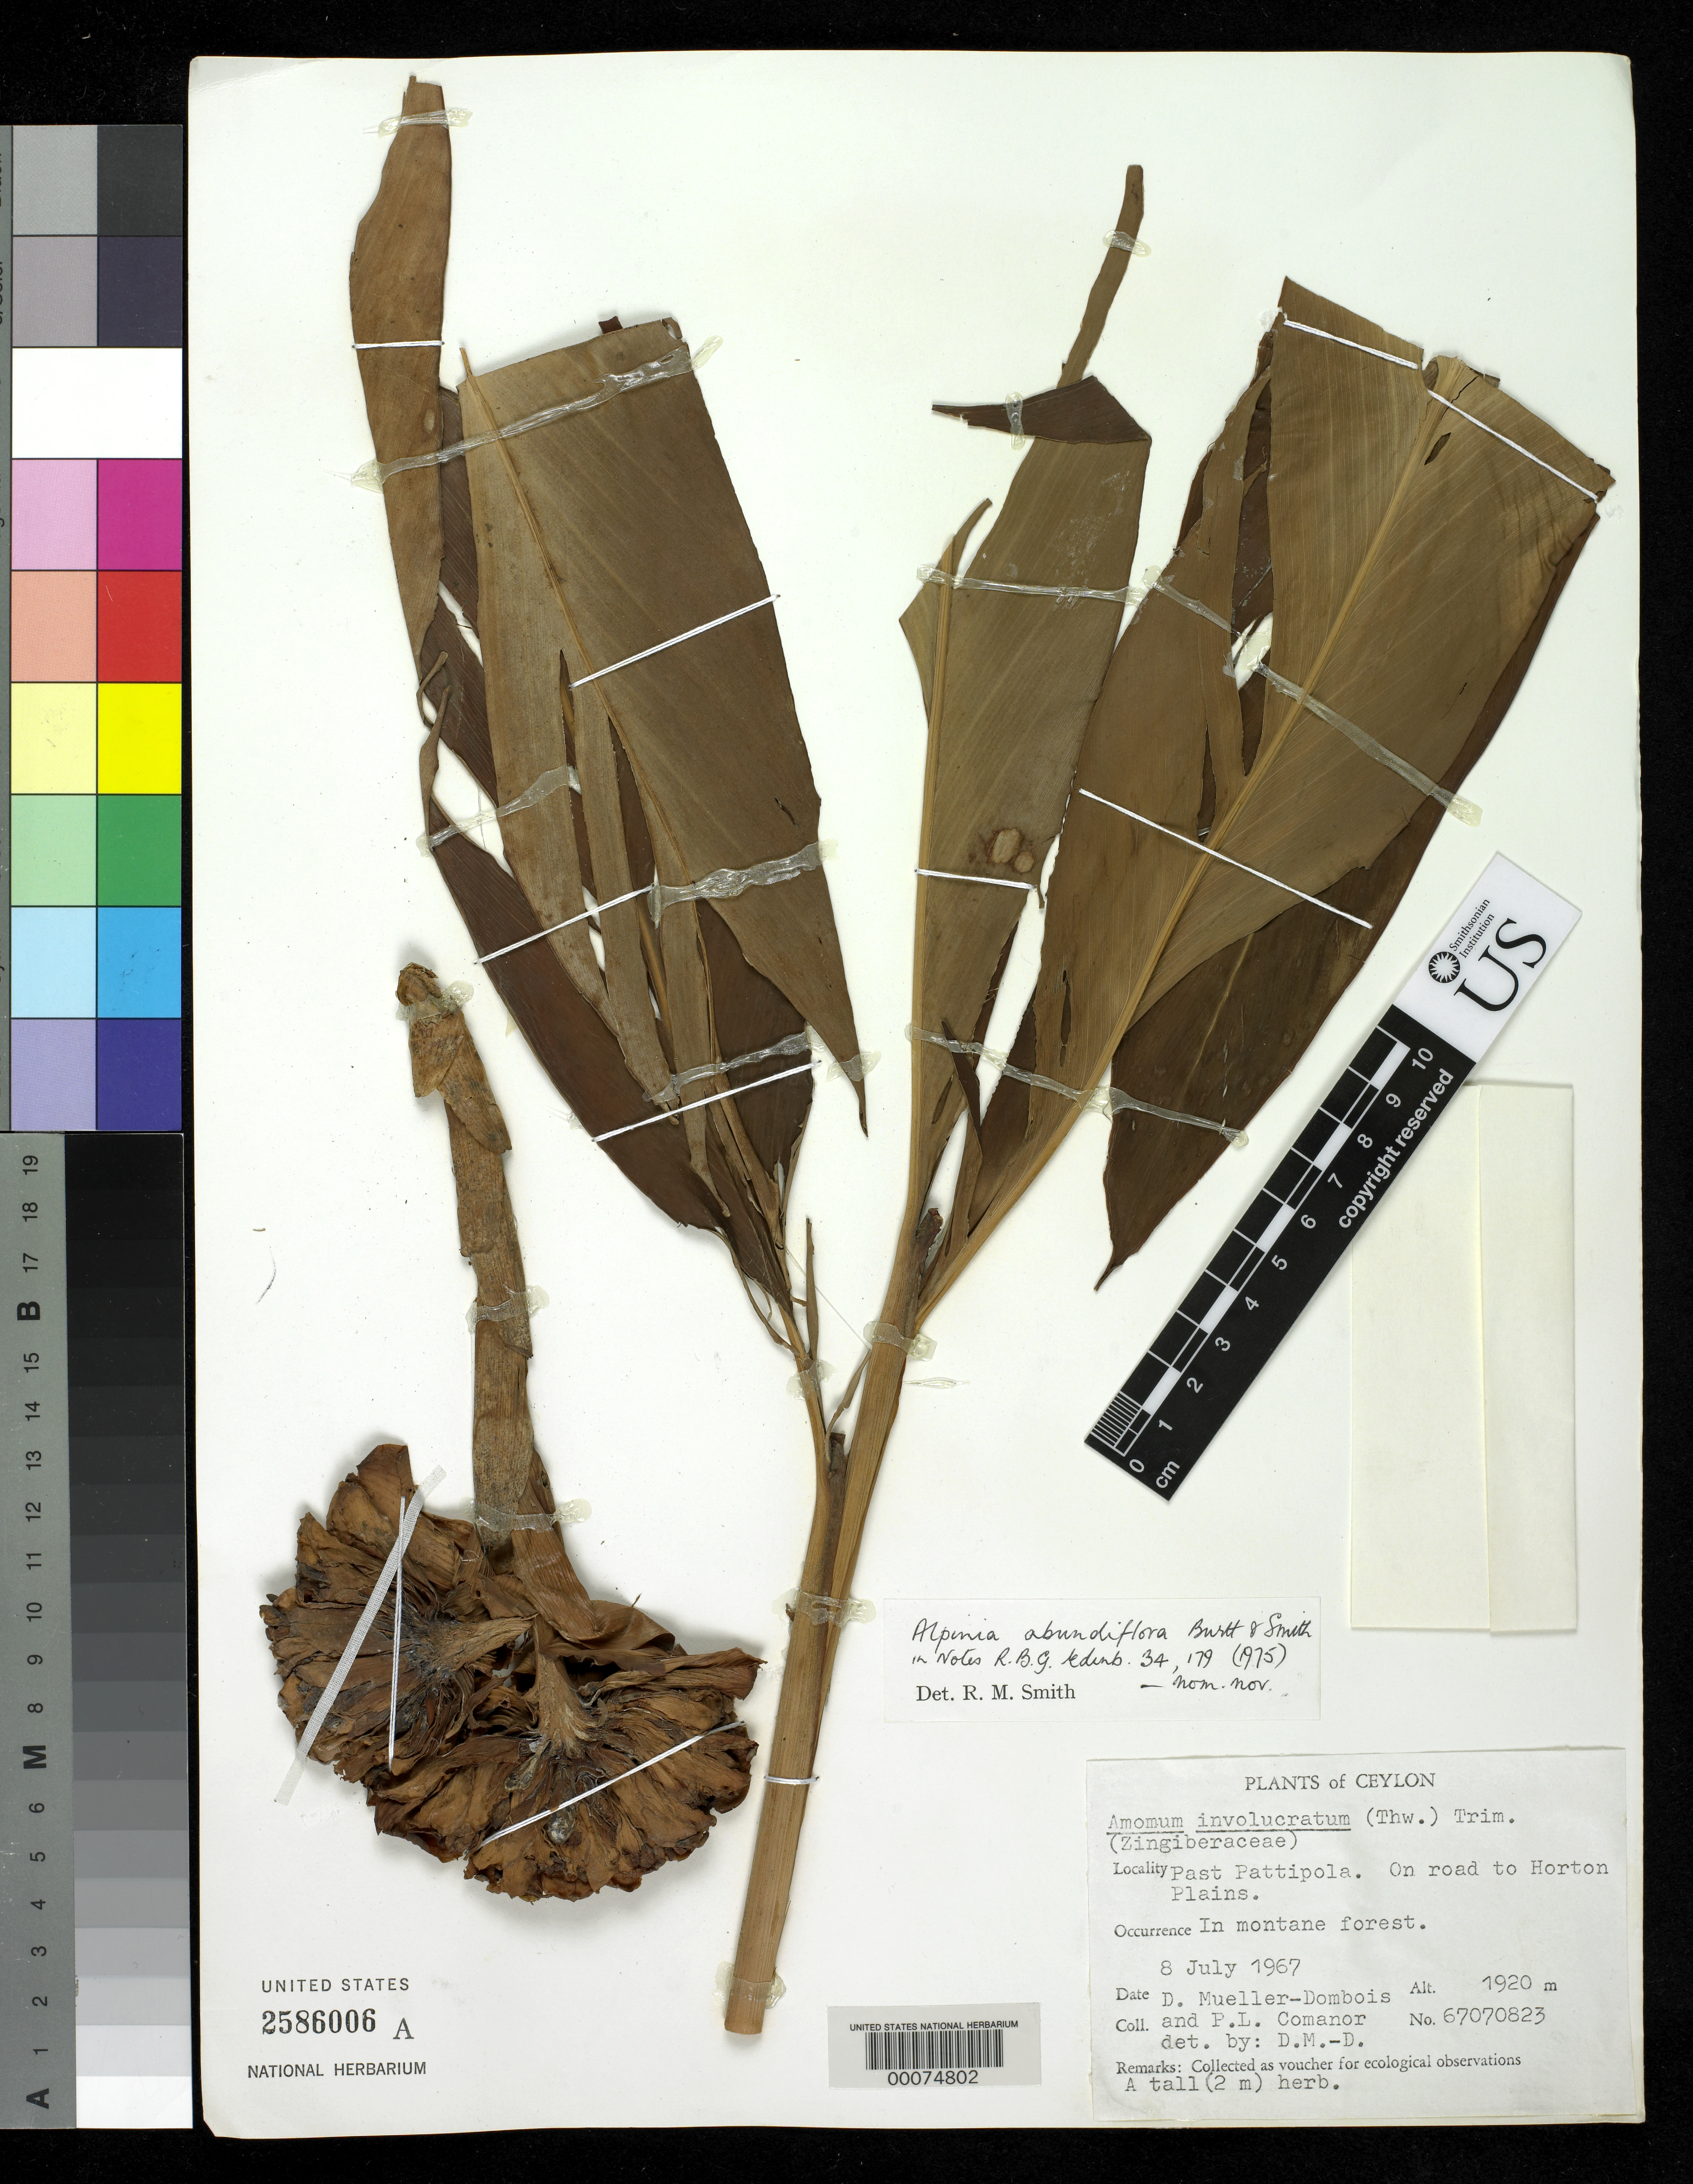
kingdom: Plantae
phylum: Tracheophyta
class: Liliopsida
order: Zingiberales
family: Zingiberaceae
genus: Alpinia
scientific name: Alpinia abundiflora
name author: Burtt & R.M. Sm.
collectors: D. Mueller-Dombois & P. Comanor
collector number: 67070823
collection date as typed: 08 Jul 1967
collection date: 1967-07-08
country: Sri Lanka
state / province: Central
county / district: Nuwara Eliya Dist.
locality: Past pattipola. on road to horton plains.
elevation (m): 1920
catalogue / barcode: US 2586006A